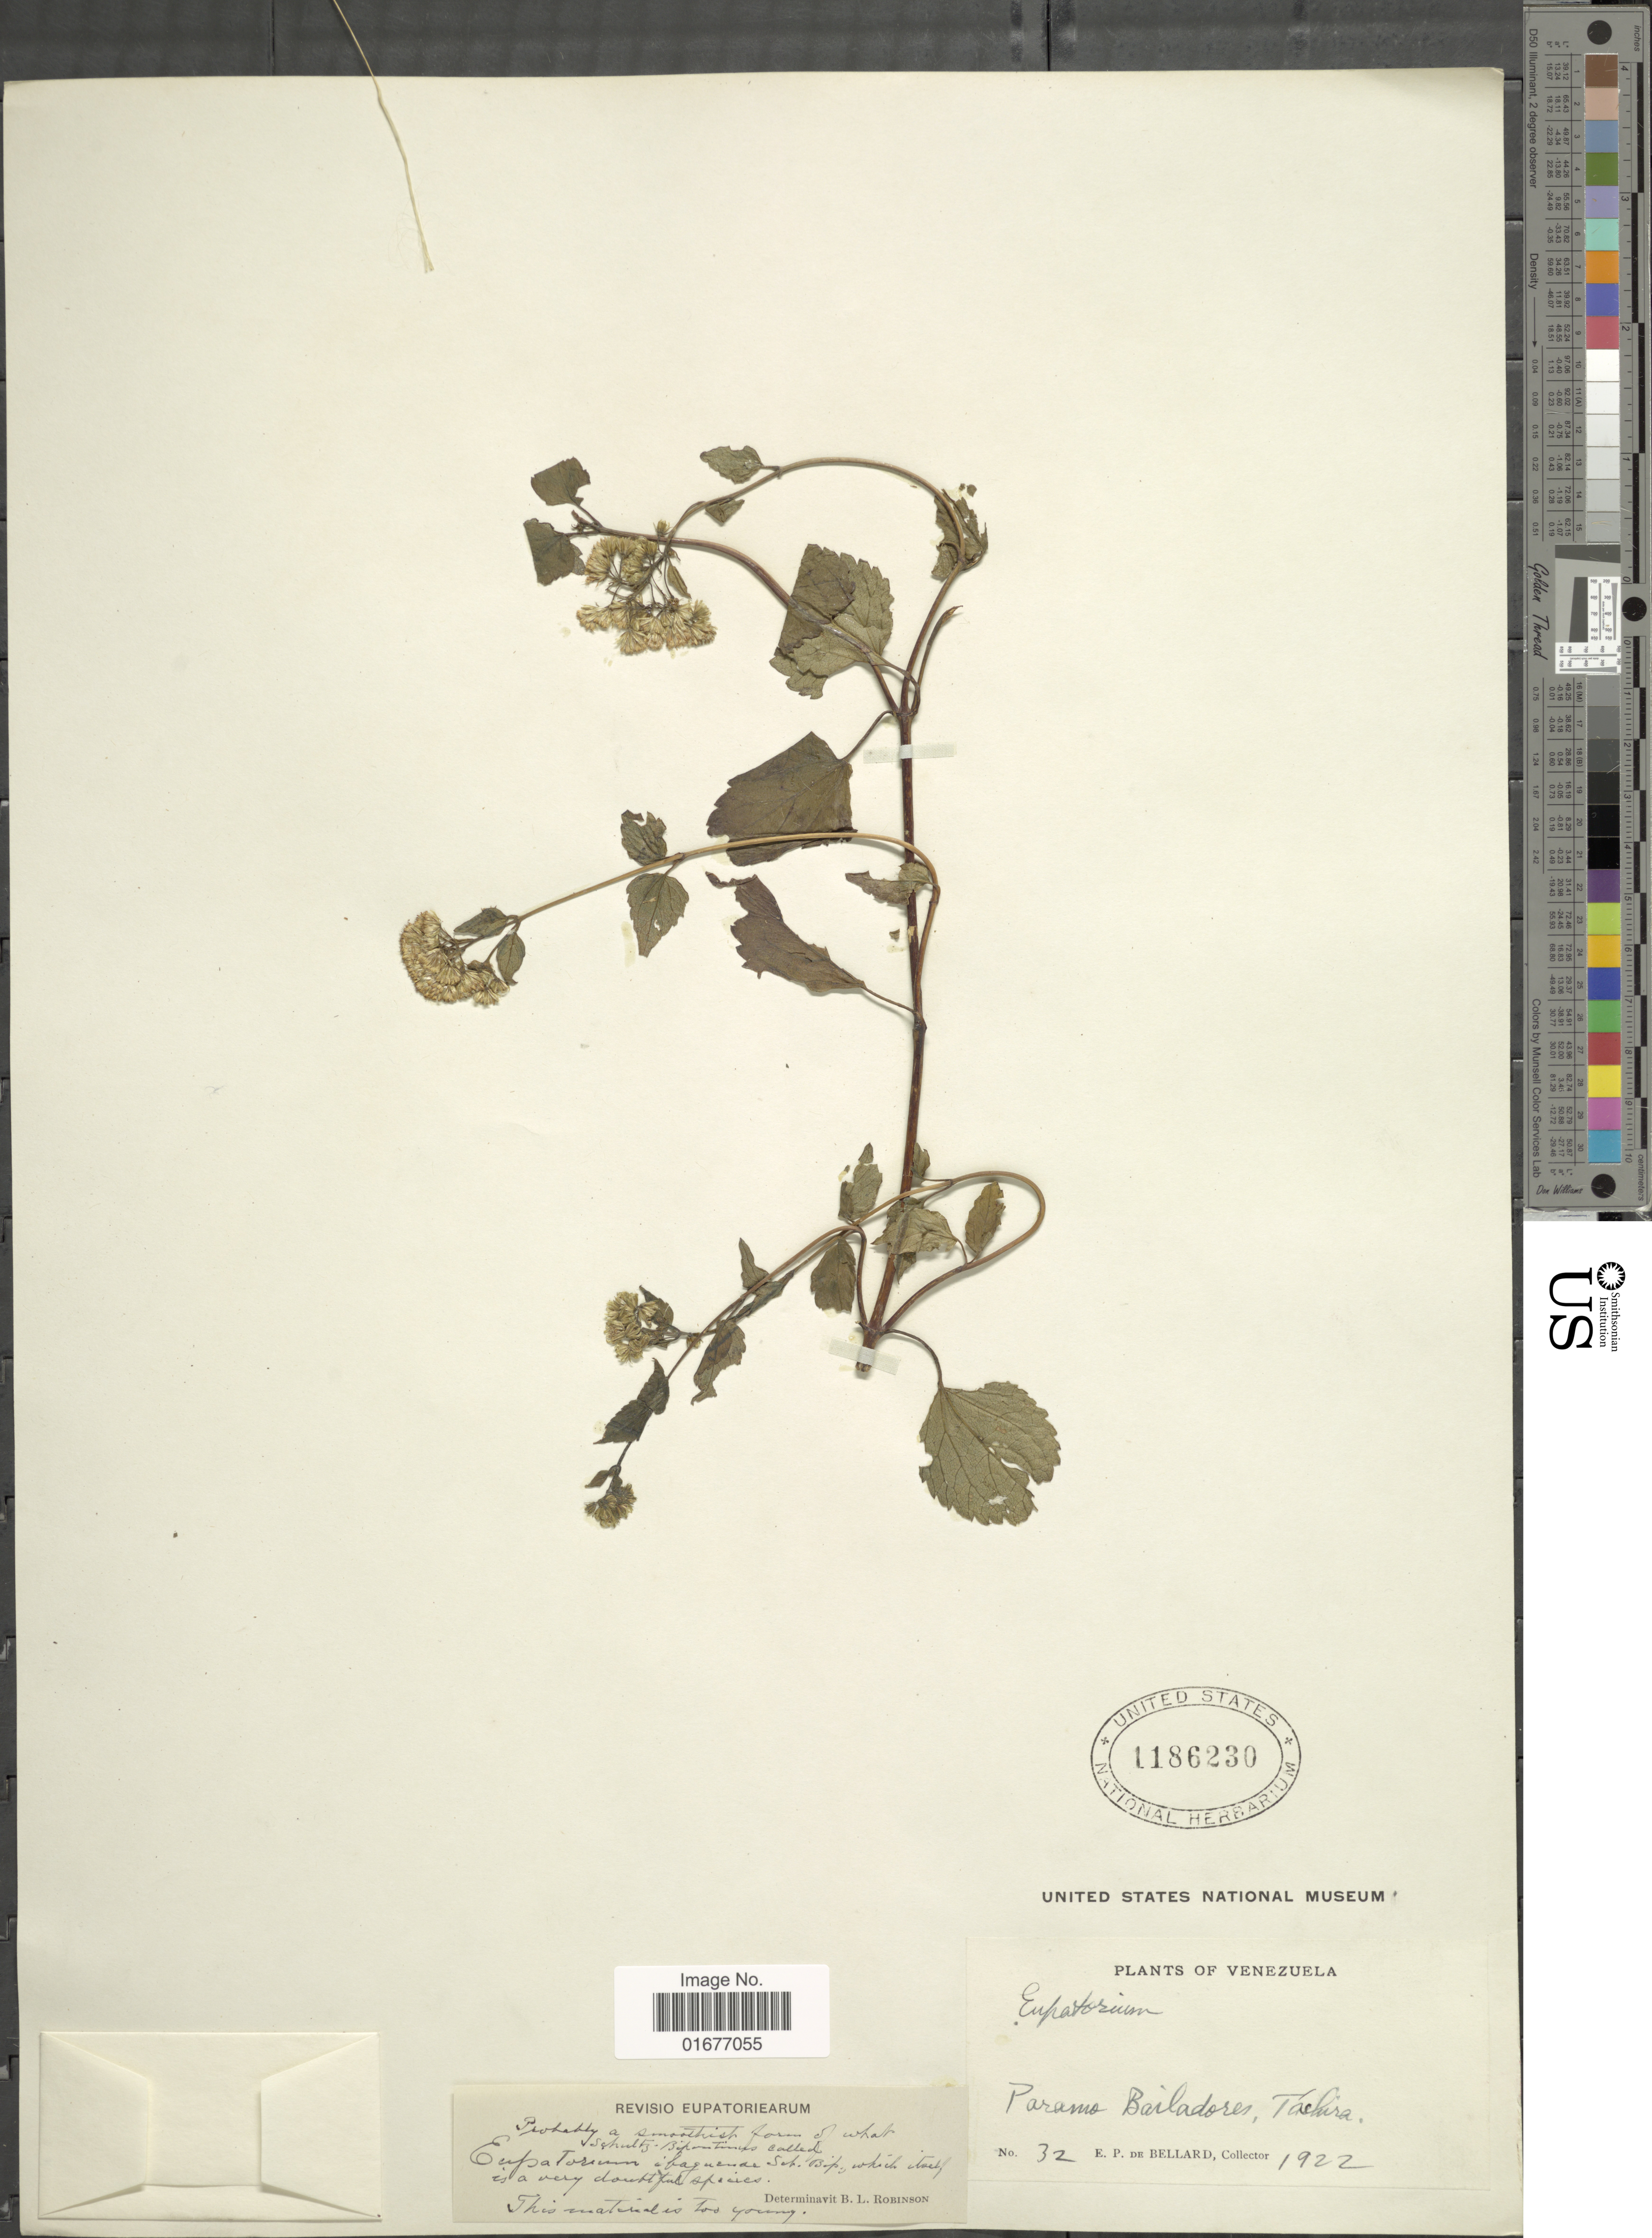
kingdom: Plantae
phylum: Tracheophyta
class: Magnoliopsida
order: Asterales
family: Asteraceae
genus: Ageratina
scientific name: Ageratina ibaguensis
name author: (Sch. Bip. ex Hieron.) R.M. King & H. Rob.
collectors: E. de Bellard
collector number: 31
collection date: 1922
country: Venezuela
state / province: Tachira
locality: Paramo Bailadores, Tachira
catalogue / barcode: US 1186230